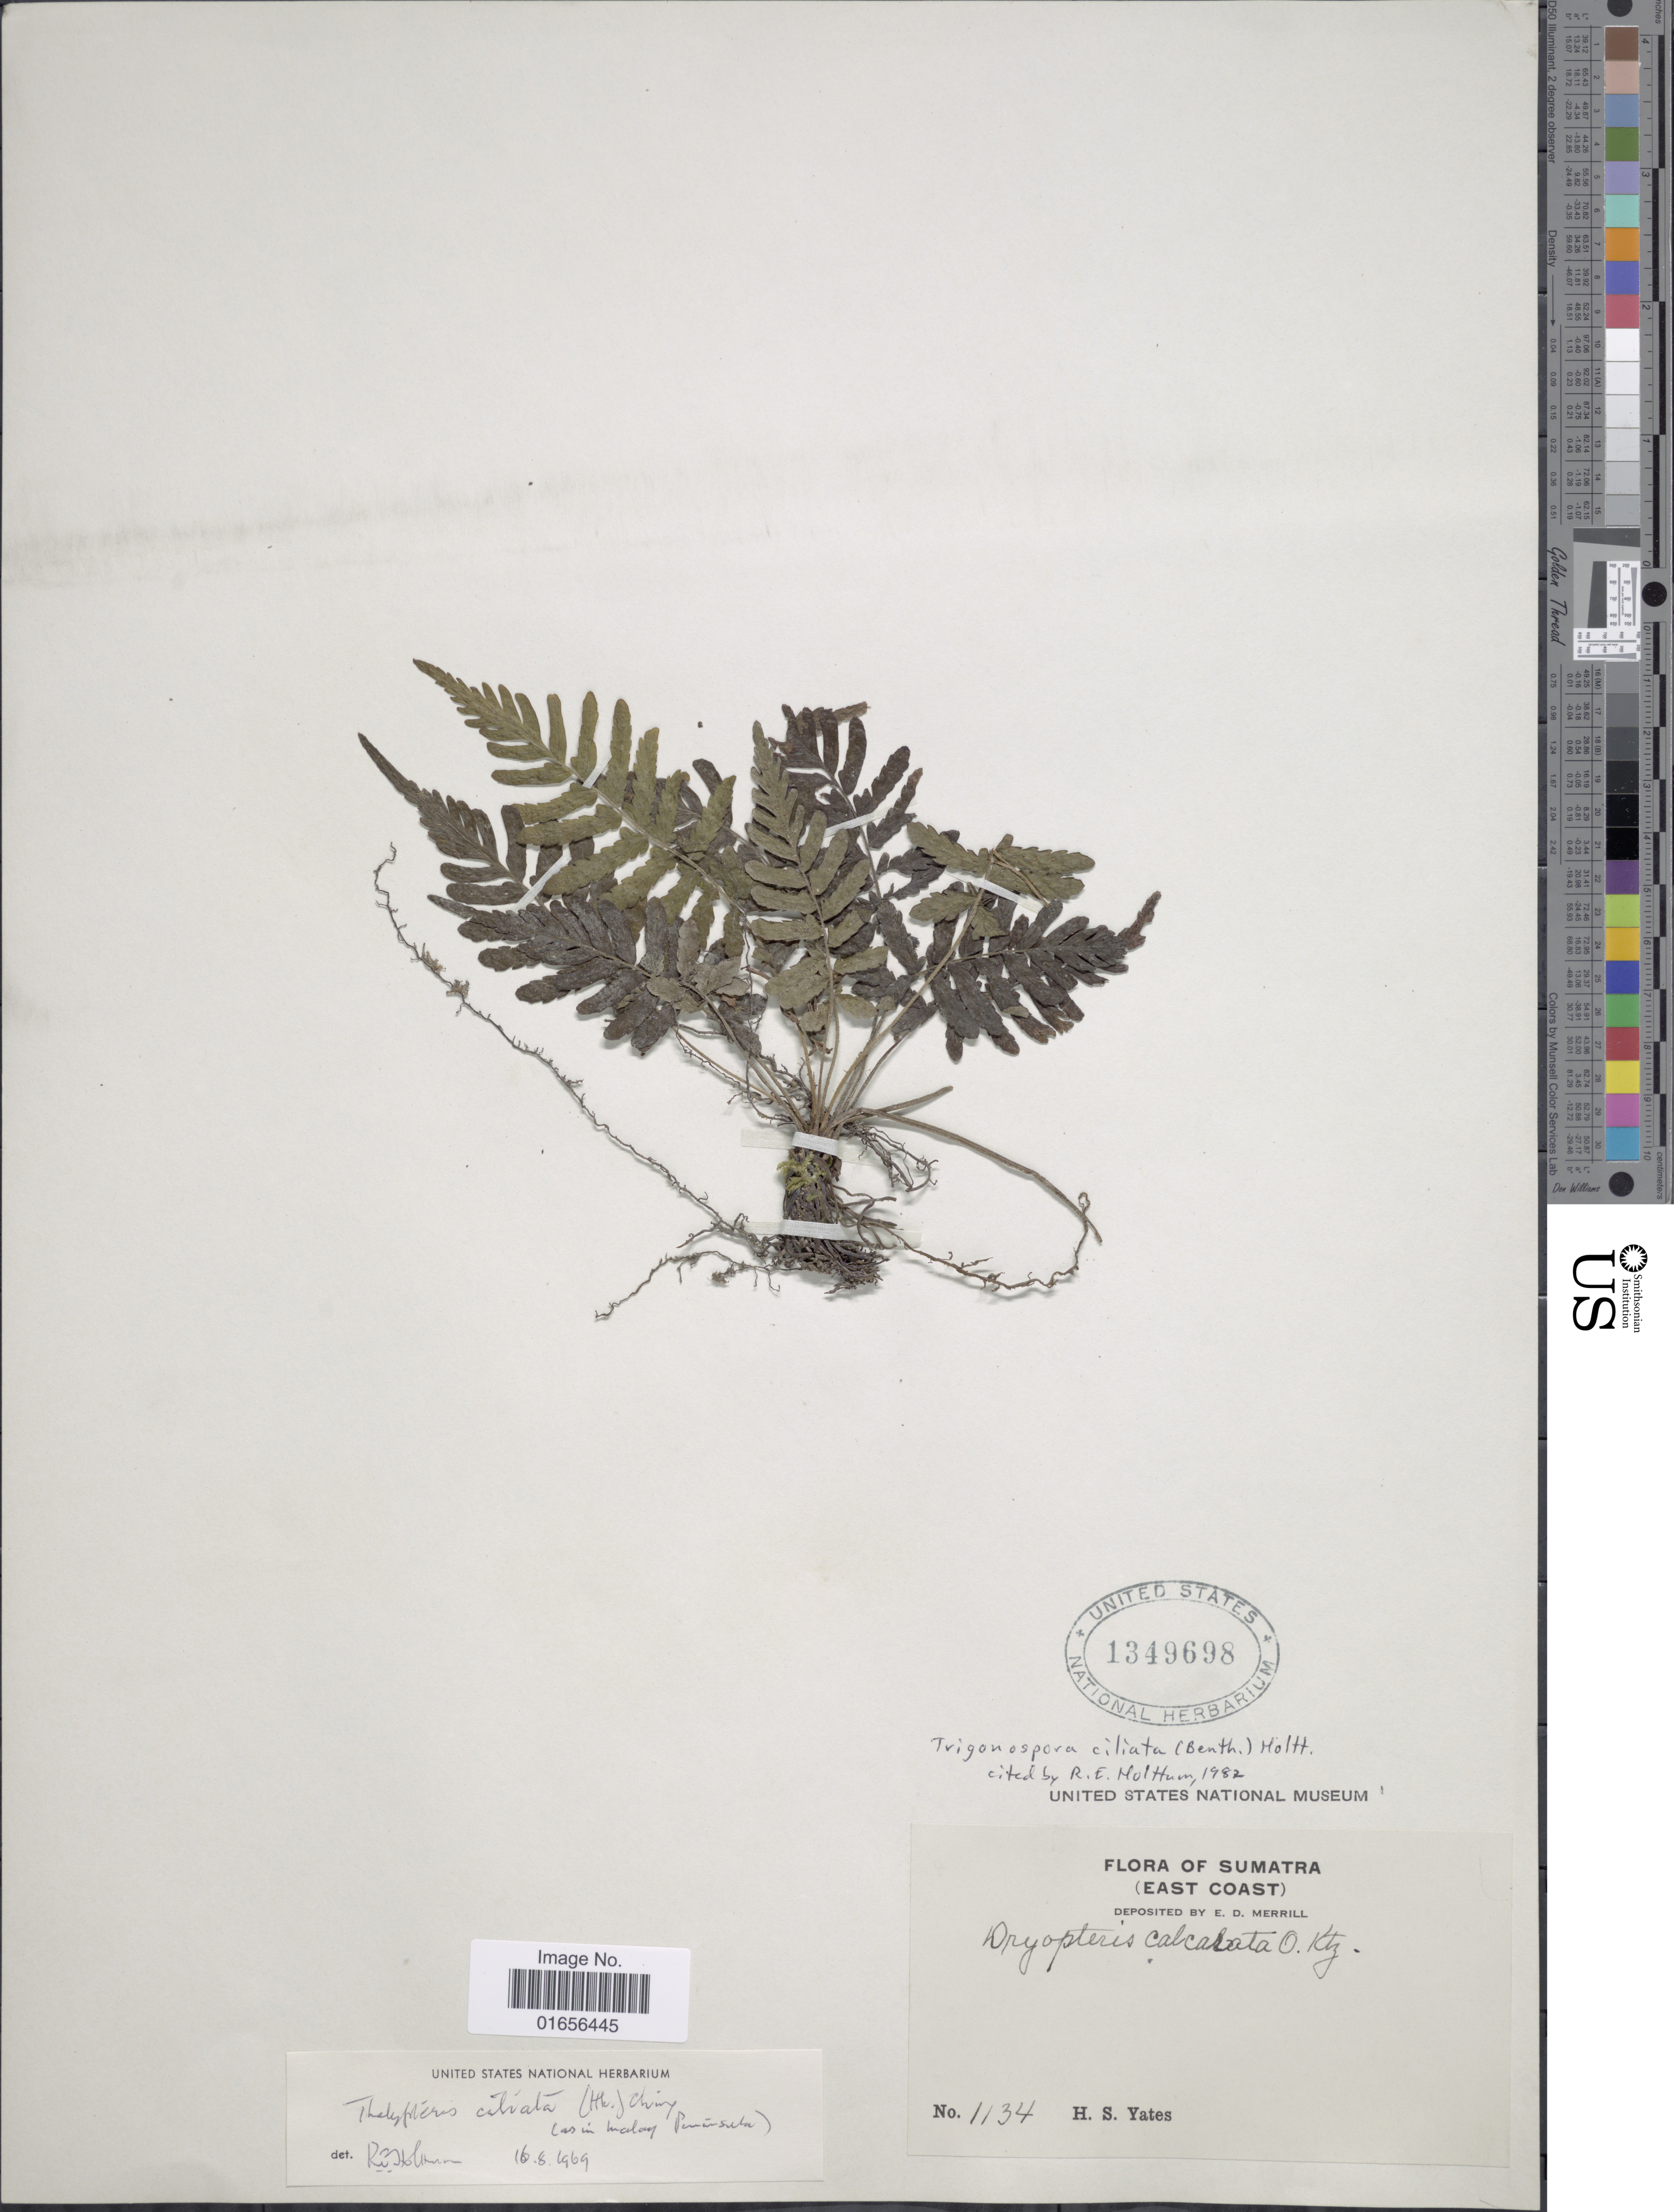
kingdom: Plantae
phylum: Tracheophyta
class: Polypodiopsida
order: Polypodiales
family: Thelypteridaceae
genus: Trigonospora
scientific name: Trigonospora ciliata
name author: (Benth.) Holttum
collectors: H. S. Yates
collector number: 1134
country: Indonesia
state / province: Sumatra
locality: Sumatra, (East Coast)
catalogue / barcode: US 1349698